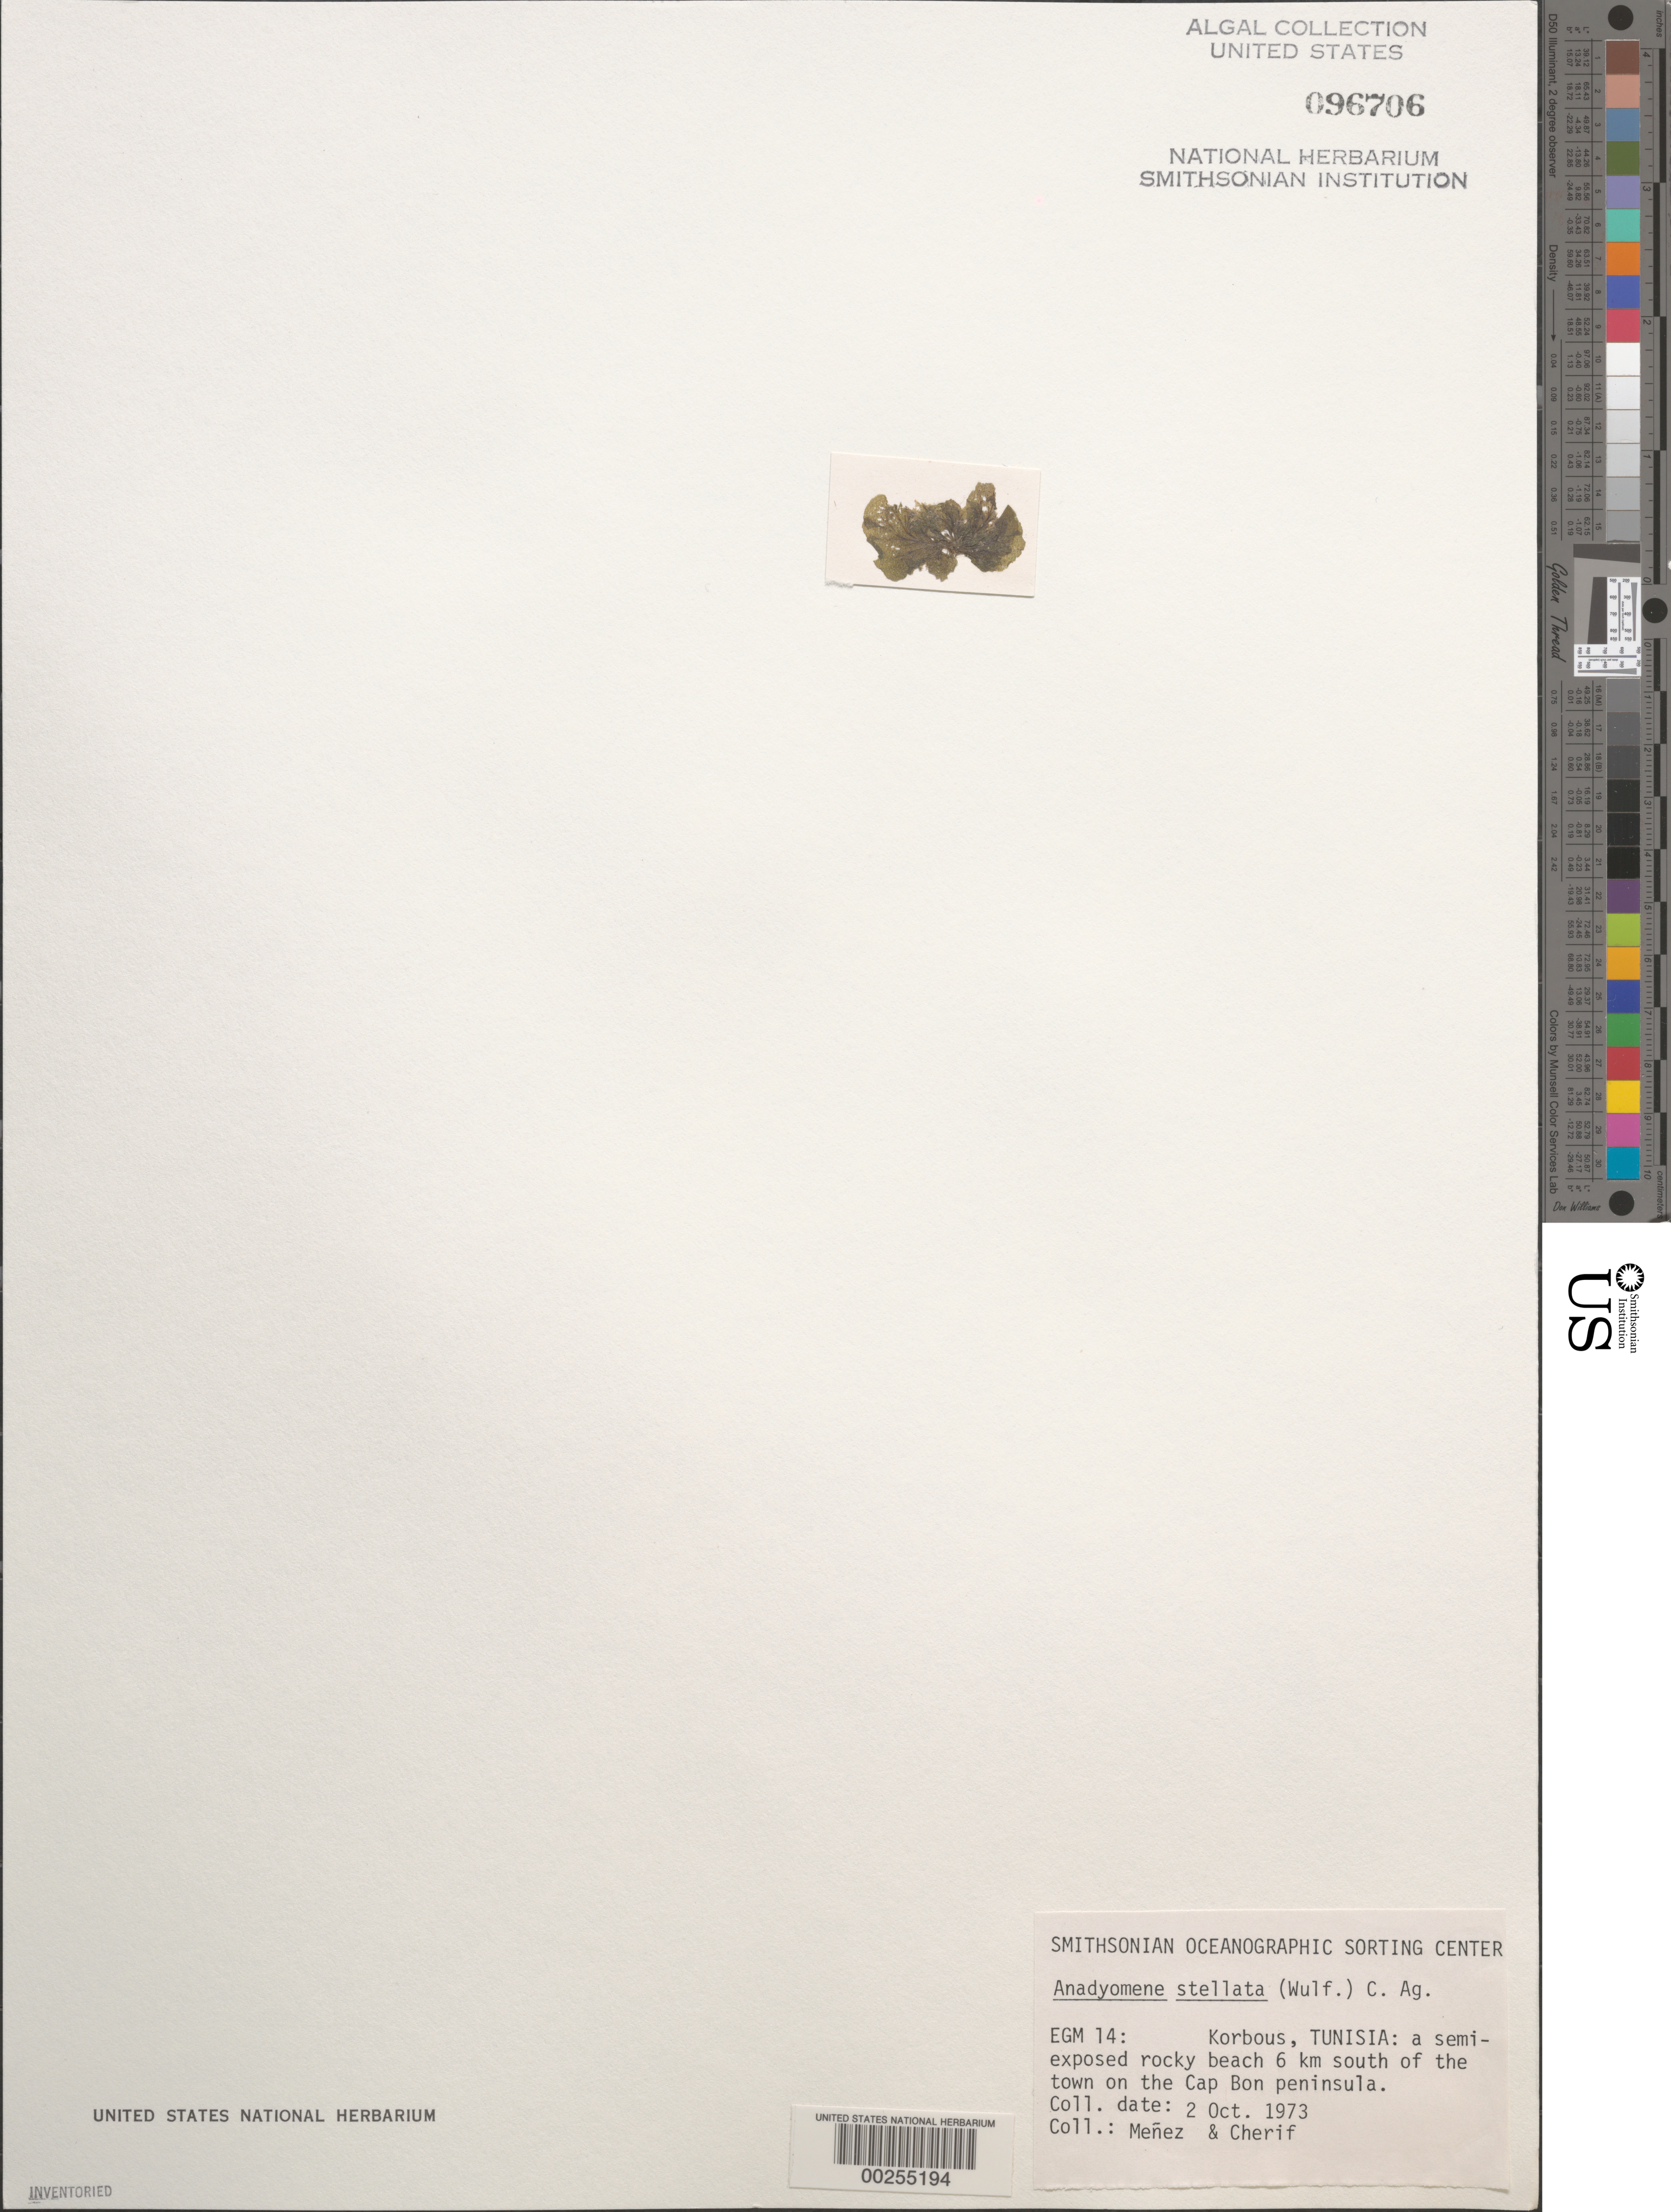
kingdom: Plantae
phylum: Chlorophyta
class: Ulvophyceae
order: Cladophorales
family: Anadyomenaceae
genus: Anadyomene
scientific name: Anadyomene stellata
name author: (Wulfen) C. Agardh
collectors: Meñez & -. Cherif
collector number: EGM 14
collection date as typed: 02 Oct 1973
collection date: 1973-10-02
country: Tunisia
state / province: Nabeul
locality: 6 km south of Korbous, Cap Bon peninsula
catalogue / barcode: US 96706